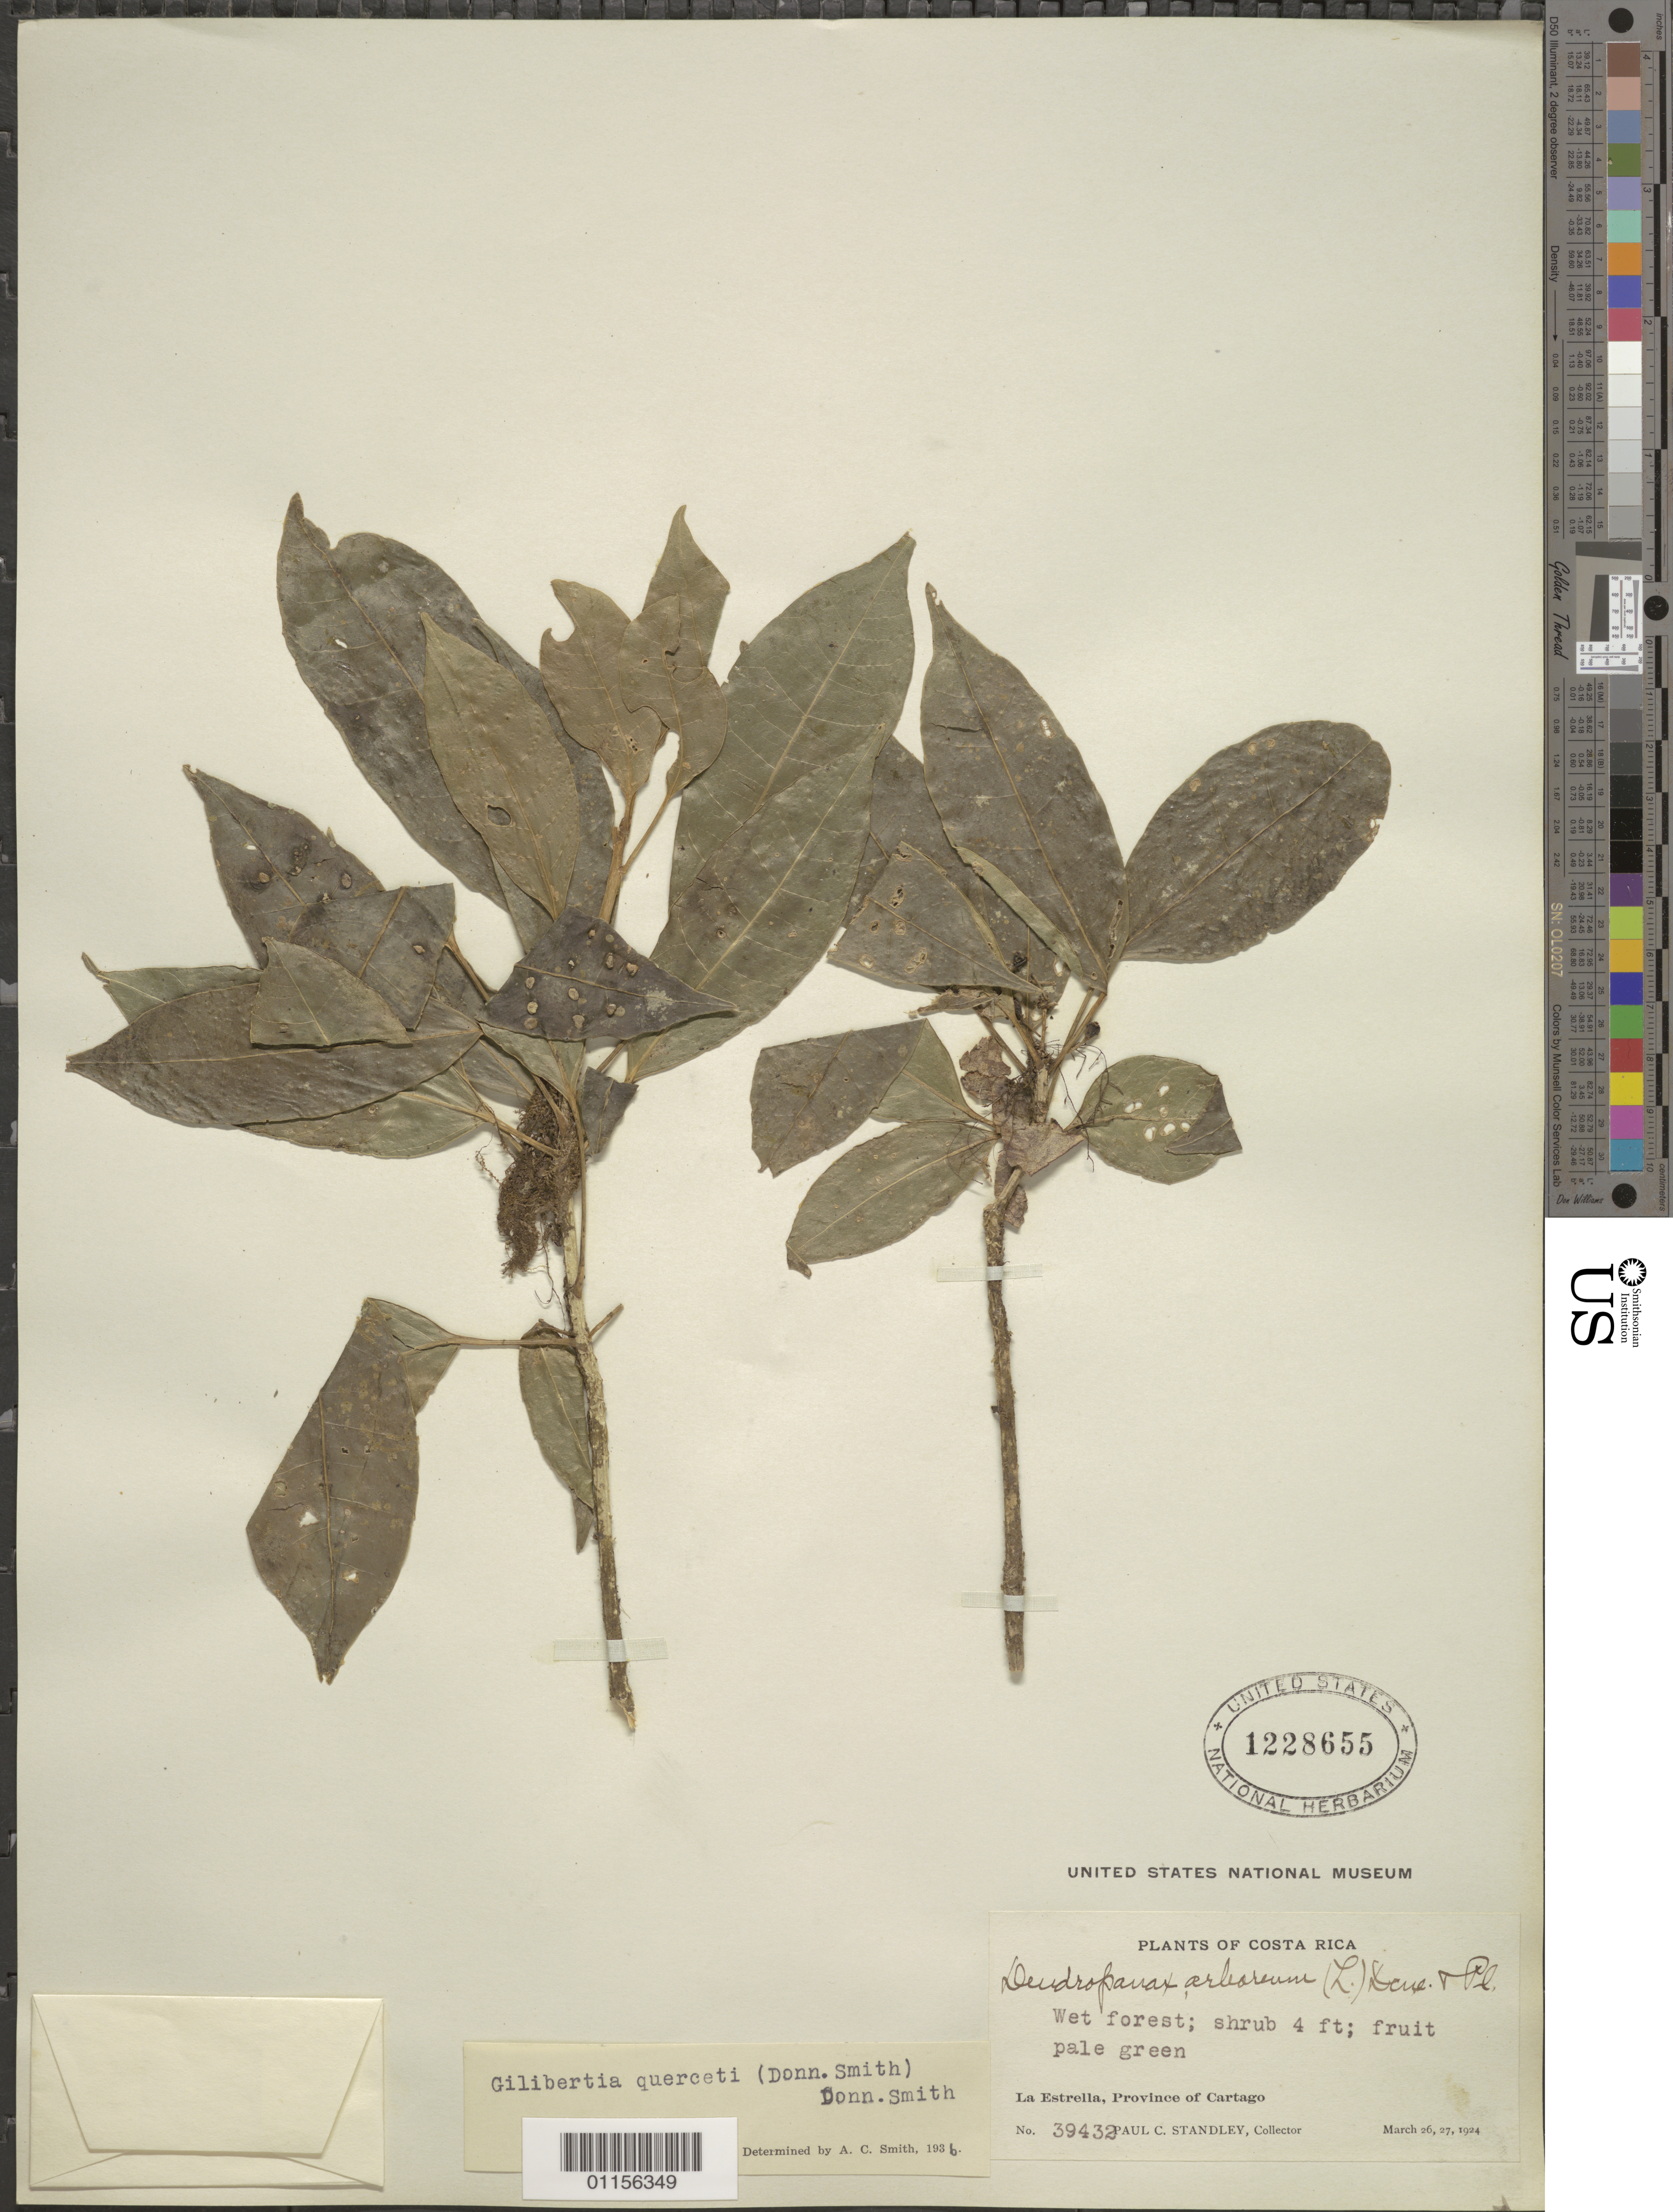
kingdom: Plantae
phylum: Tracheophyta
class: Magnoliopsida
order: Apiales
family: Araliaceae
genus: Dendropanax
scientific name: Dendropanax querceti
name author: Donn. Sm.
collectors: P. C. Standley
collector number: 39432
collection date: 1924-03-26/1924-03-27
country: Costa Rica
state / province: Cartago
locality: La Estrella.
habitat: Wet forest. Shrub.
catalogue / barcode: US 1228655